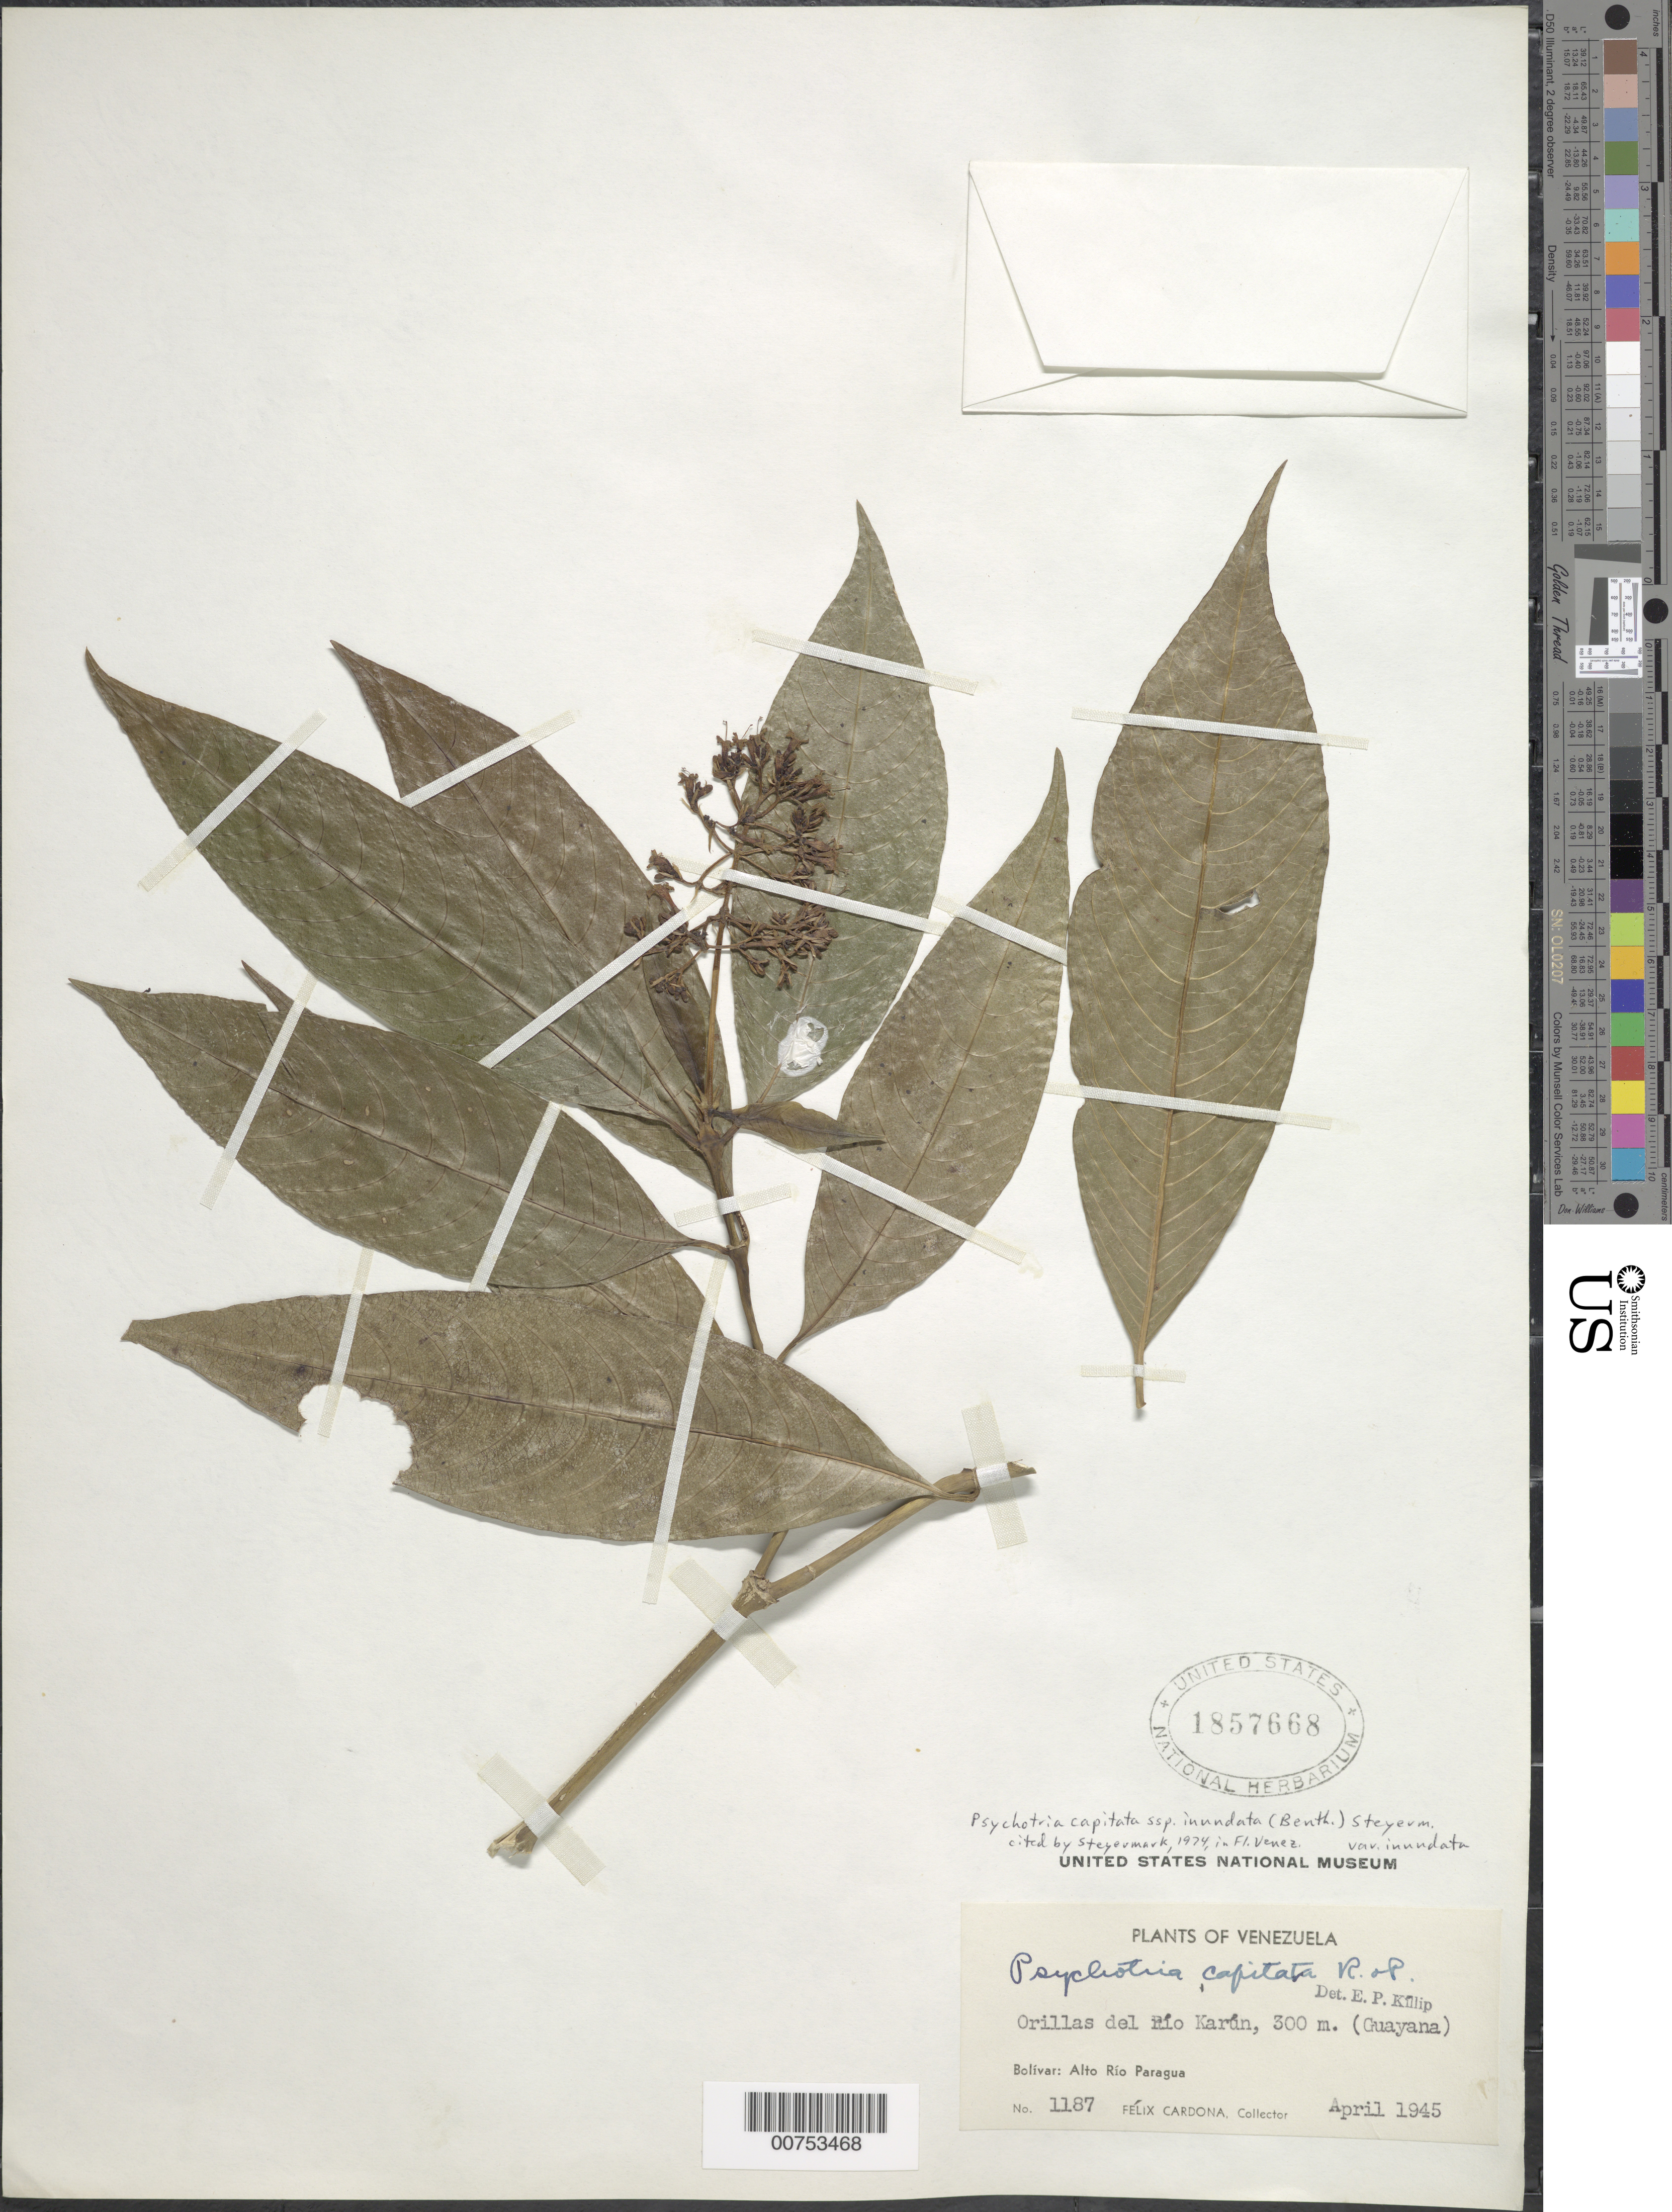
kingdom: Plantae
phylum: Tracheophyta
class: Magnoliopsida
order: Gentianales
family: Rubiaceae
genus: Psychotria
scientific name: Psychotria capitata var. inundata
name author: (Benth.) Steyerm.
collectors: F. Cardona Puig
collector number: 1187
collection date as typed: Apr-45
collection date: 1945-04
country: Venezuela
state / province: Bolívar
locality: Alto Río Paragua, Río Karún (Guayana)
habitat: Orillas del rio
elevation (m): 300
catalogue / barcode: US 1857668